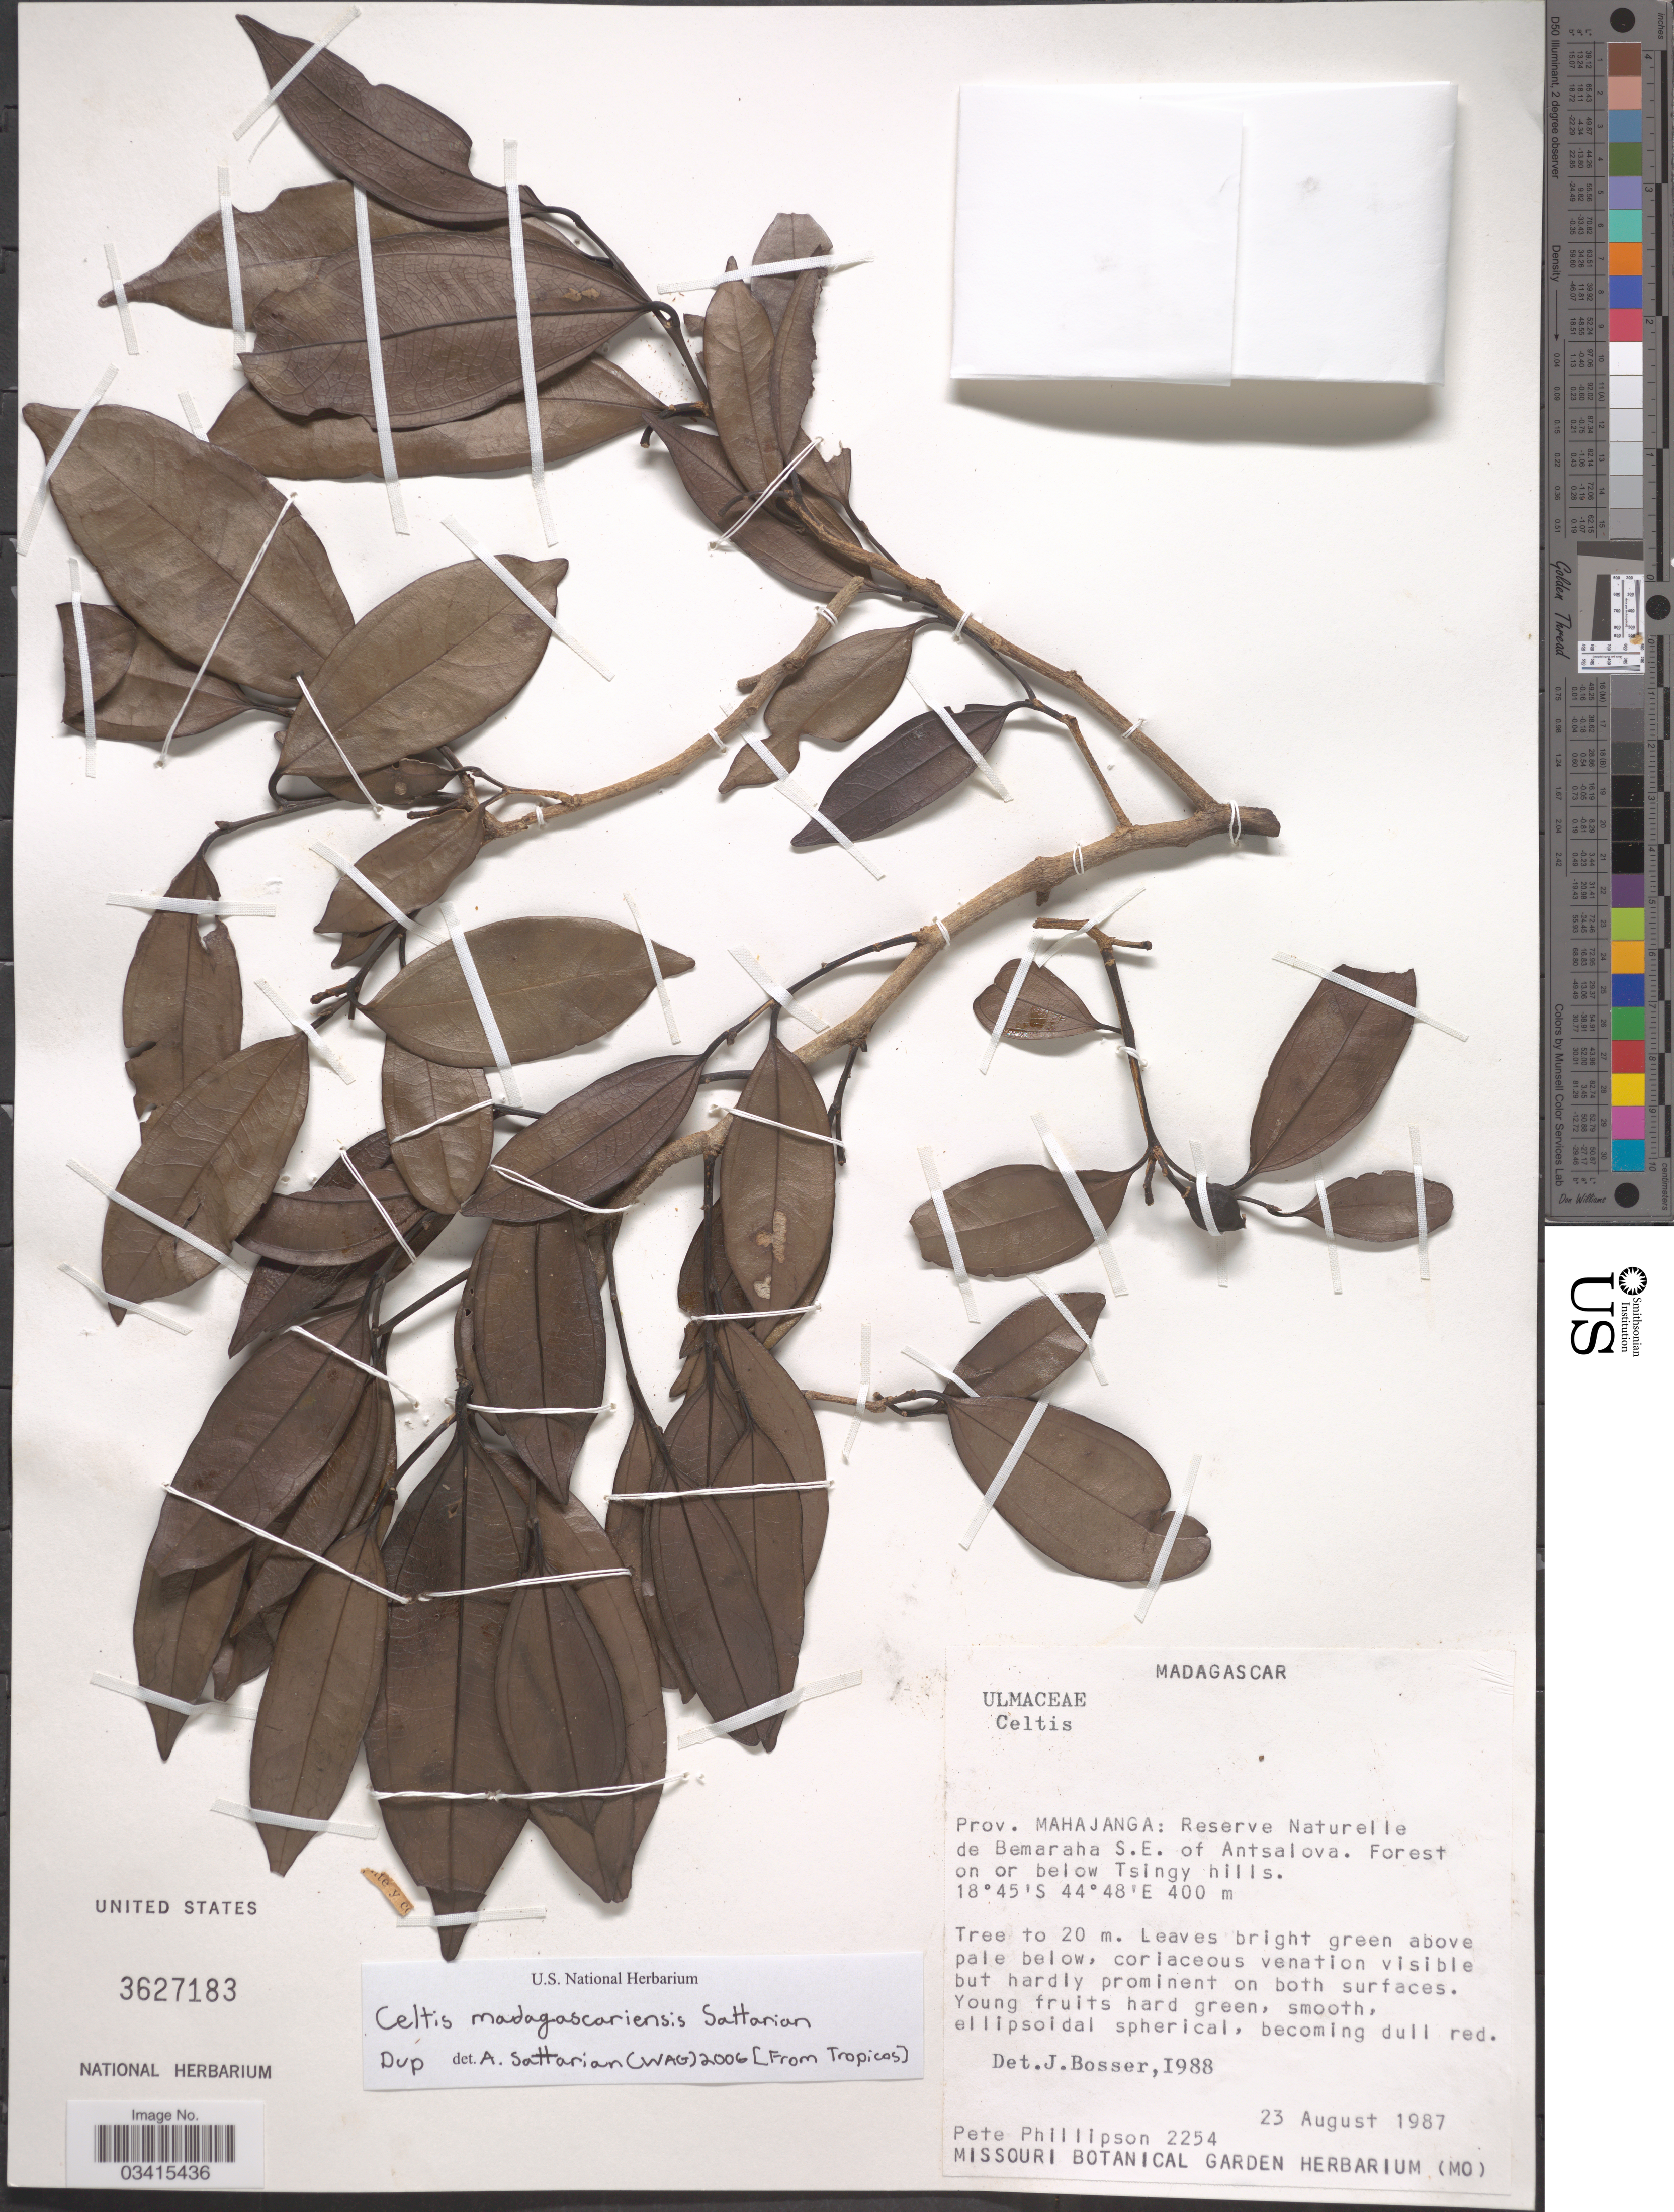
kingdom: Plantae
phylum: Tracheophyta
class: Magnoliopsida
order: Rosales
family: Cannabaceae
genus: Celtis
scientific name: Celtis madagascariensis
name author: Sattarian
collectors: P. B. Phillipson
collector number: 2254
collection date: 1987-08-23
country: Madagascar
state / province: Melaky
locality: Reserve Naturelle de Bemaraha S.E. of Antsalova. Forest on or below Tsingy hills.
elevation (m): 400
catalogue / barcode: US 3627183